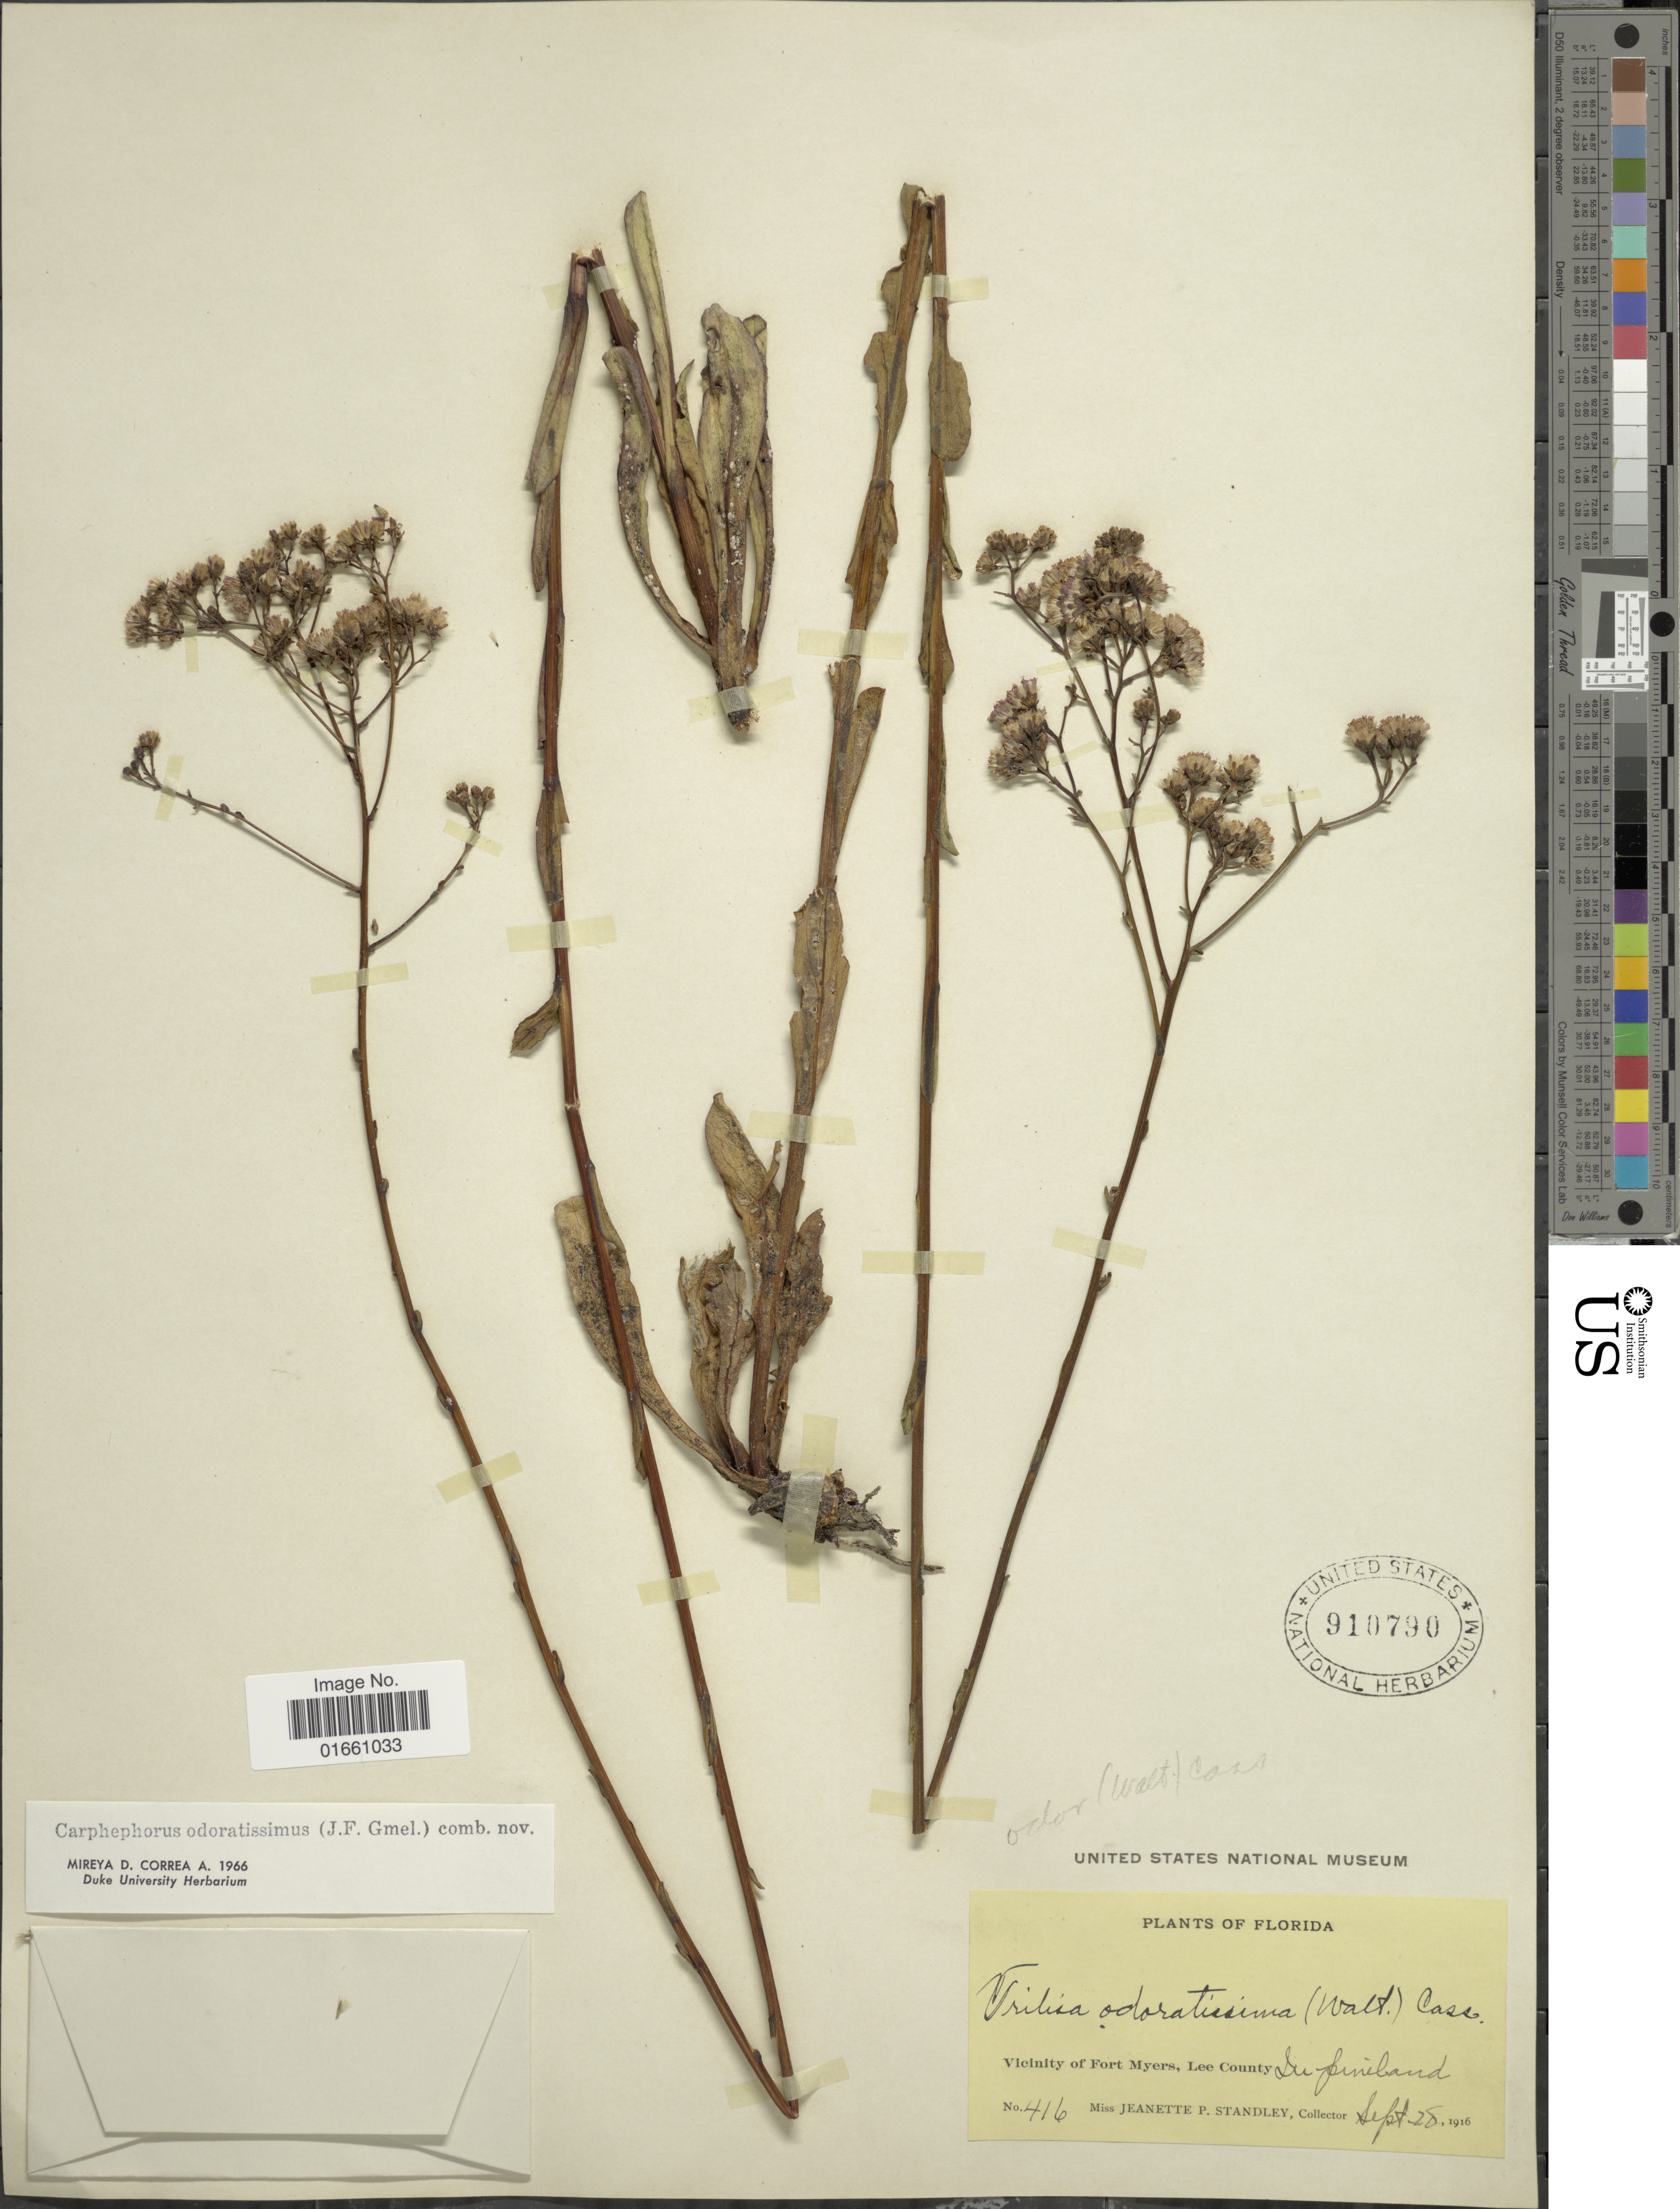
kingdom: Plantae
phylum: Tracheophyta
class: Magnoliopsida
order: Asterales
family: Asteraceae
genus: Trilisa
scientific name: Trilisa odoratissima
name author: (J.F. Gmel.) Cass.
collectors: J. P. Standley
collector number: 416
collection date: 1916-09-28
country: United States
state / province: Florida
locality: Vicinity of Fort Myers, Lee County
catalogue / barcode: US 910790